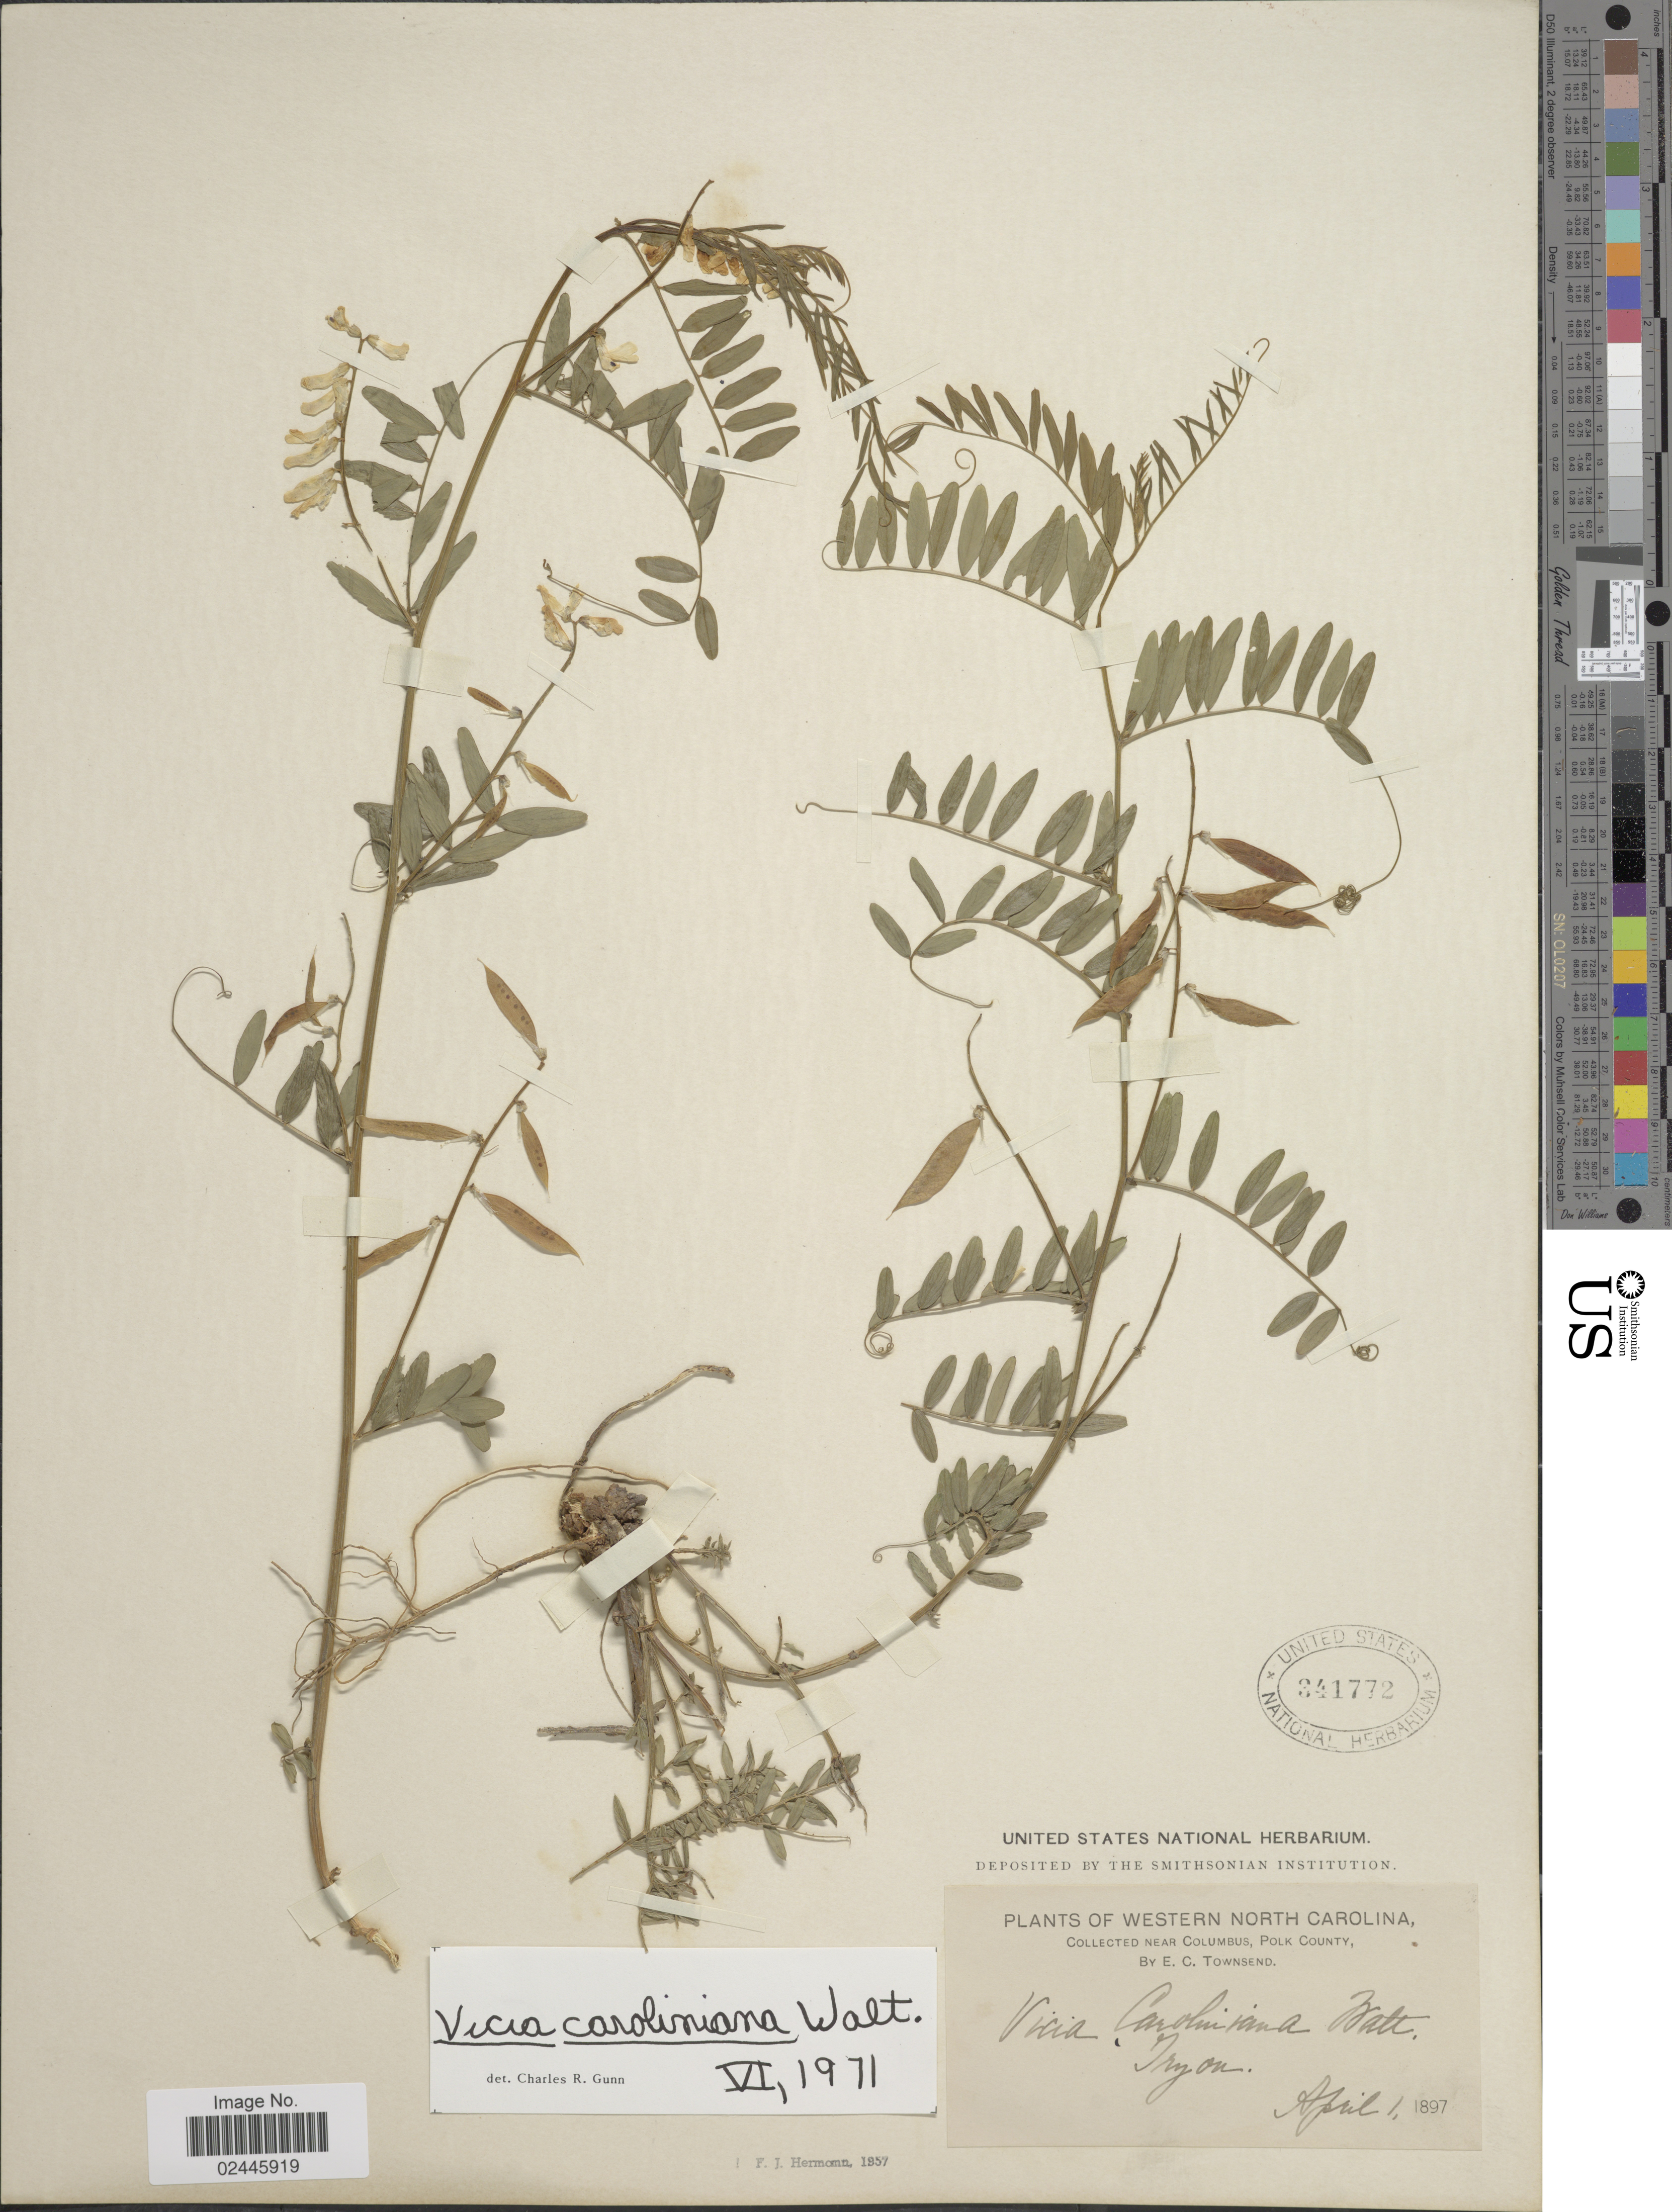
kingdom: Plantae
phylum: Tracheophyta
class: Magnoliopsida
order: Fabales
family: Fabaceae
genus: Vicia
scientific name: Vicia caroliniana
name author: Walter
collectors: E. C. Townsend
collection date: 1897-04-01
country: United States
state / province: North Carolina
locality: Western North Carolina, near Columbus, Polk County, Tryon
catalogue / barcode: US 341772